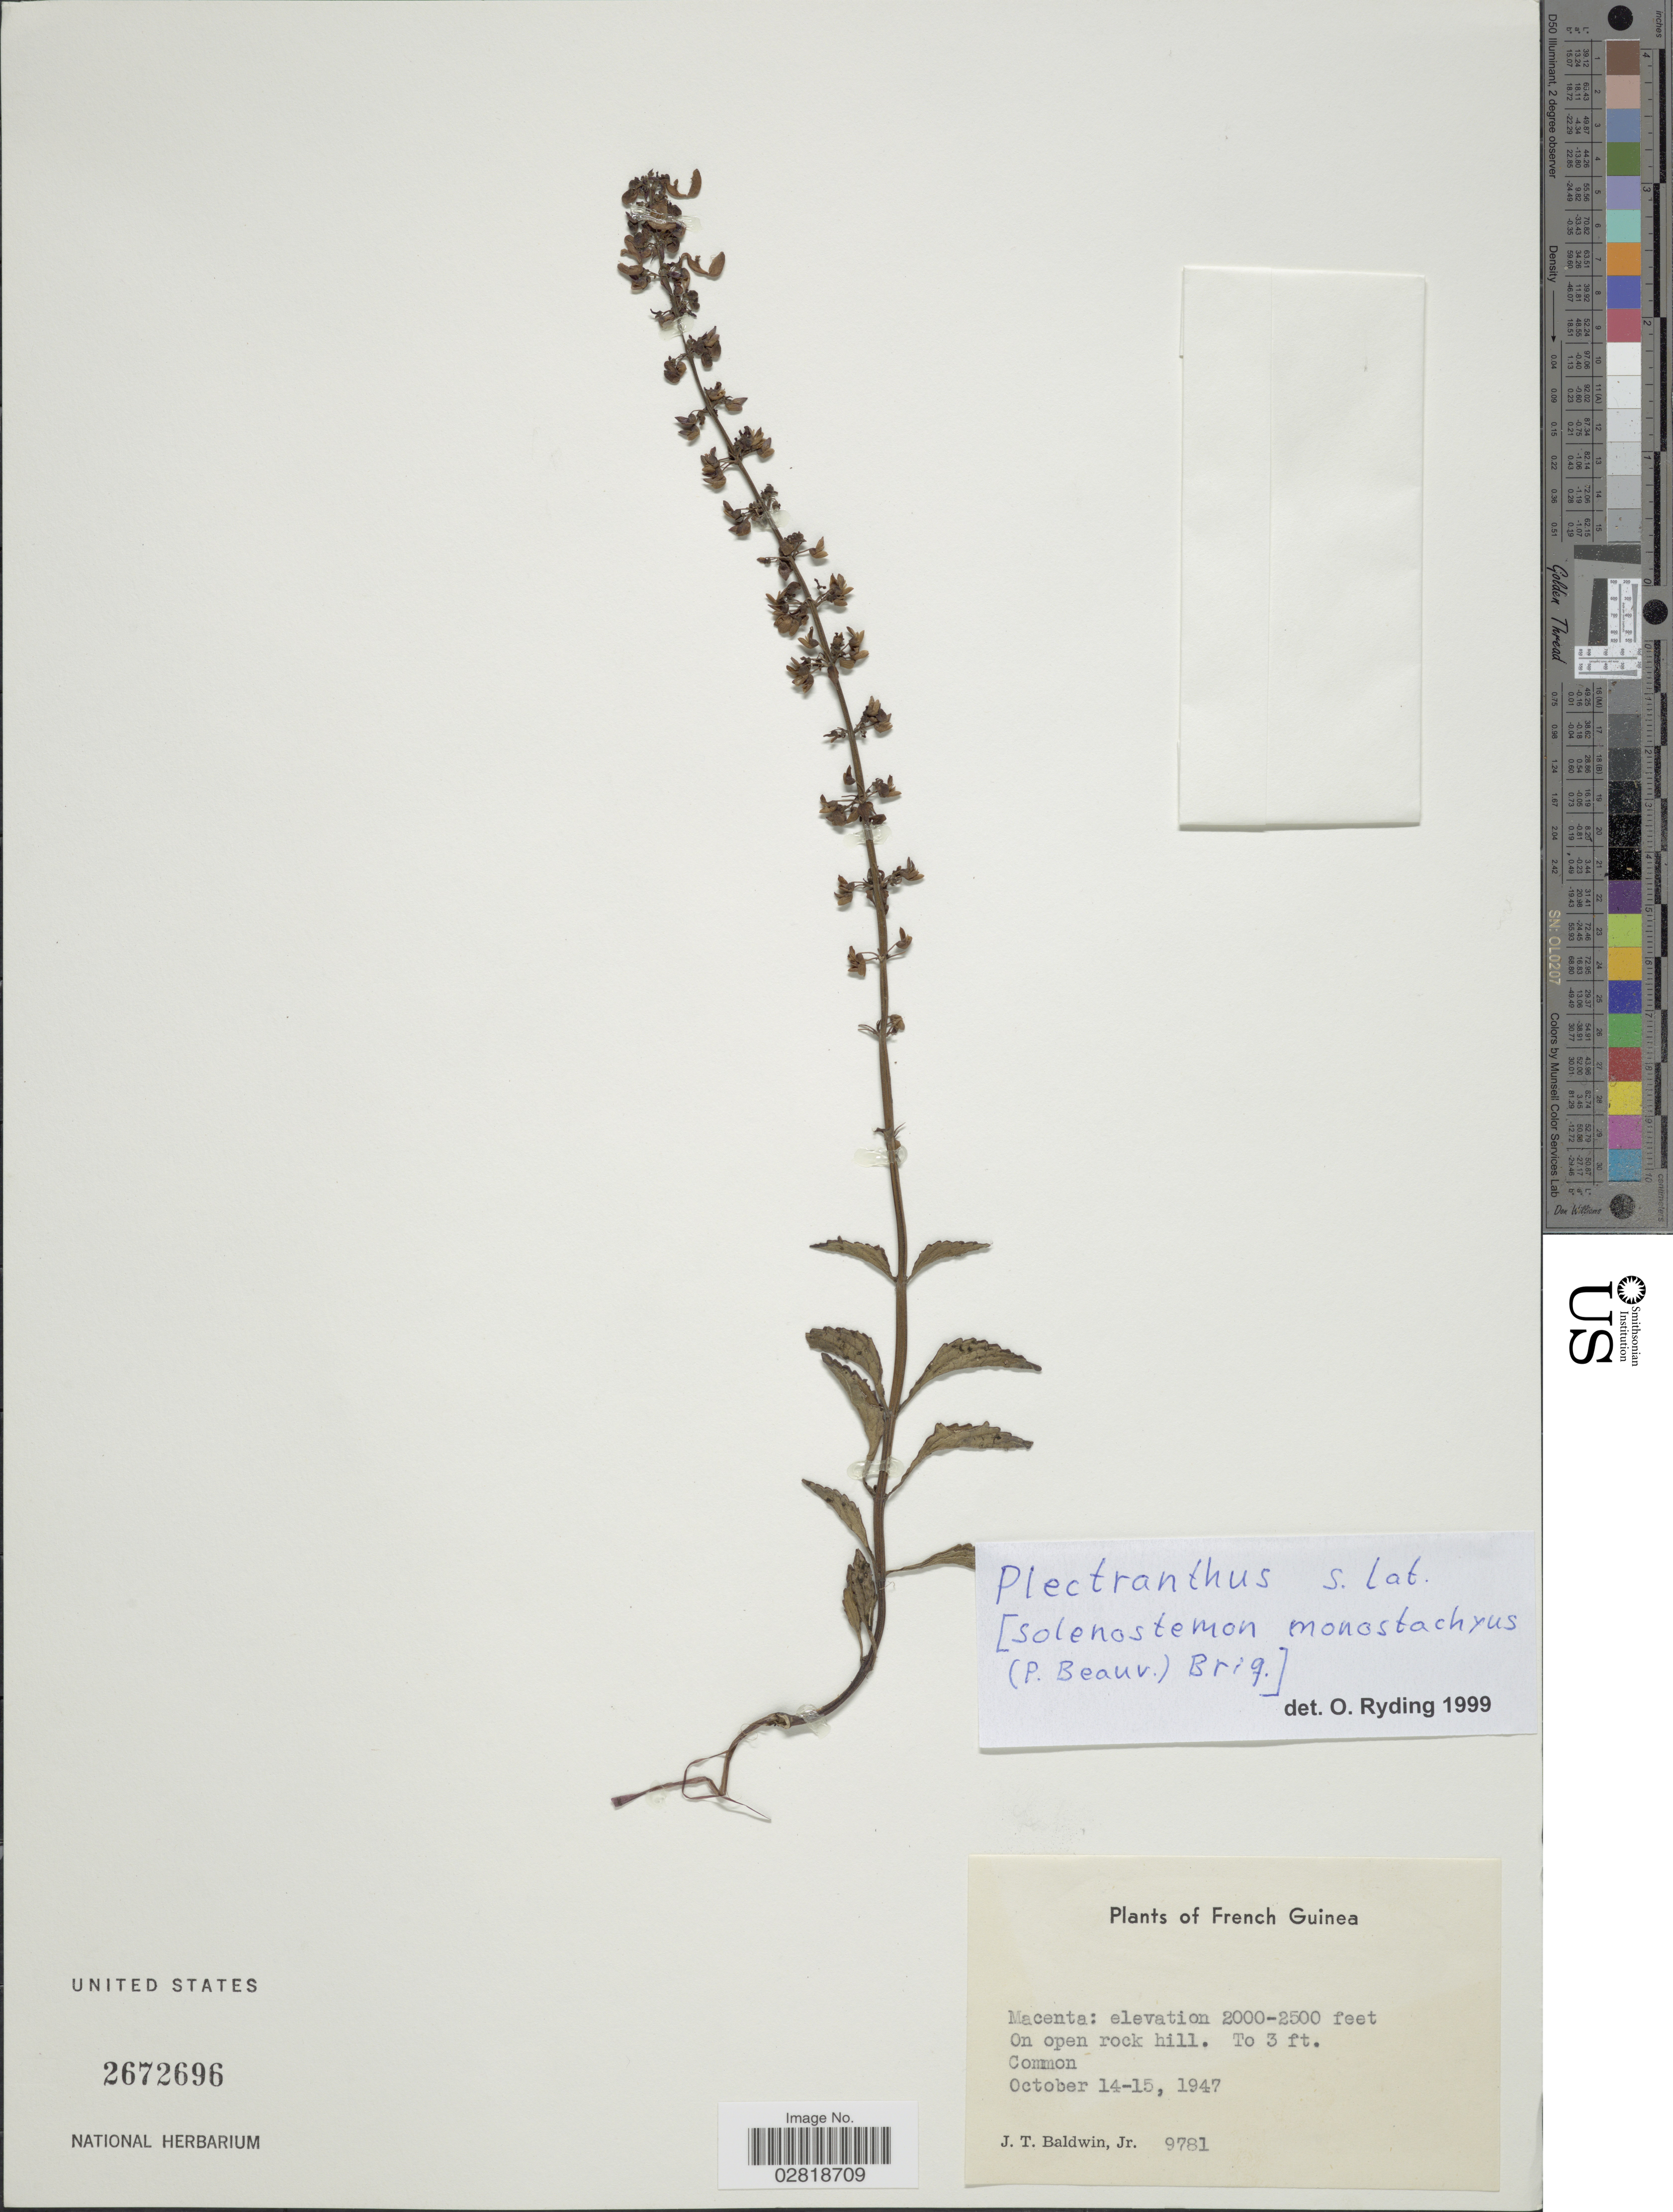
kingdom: Plantae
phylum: Tracheophyta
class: Magnoliopsida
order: Lamiales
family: Lamiaceae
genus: Plectranthus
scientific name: Plectranthus sp.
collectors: J. T. Baldwin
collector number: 9781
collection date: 1947-10-14/1947-10-15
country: French Guiana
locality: Macenta.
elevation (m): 610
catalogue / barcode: US 2672696